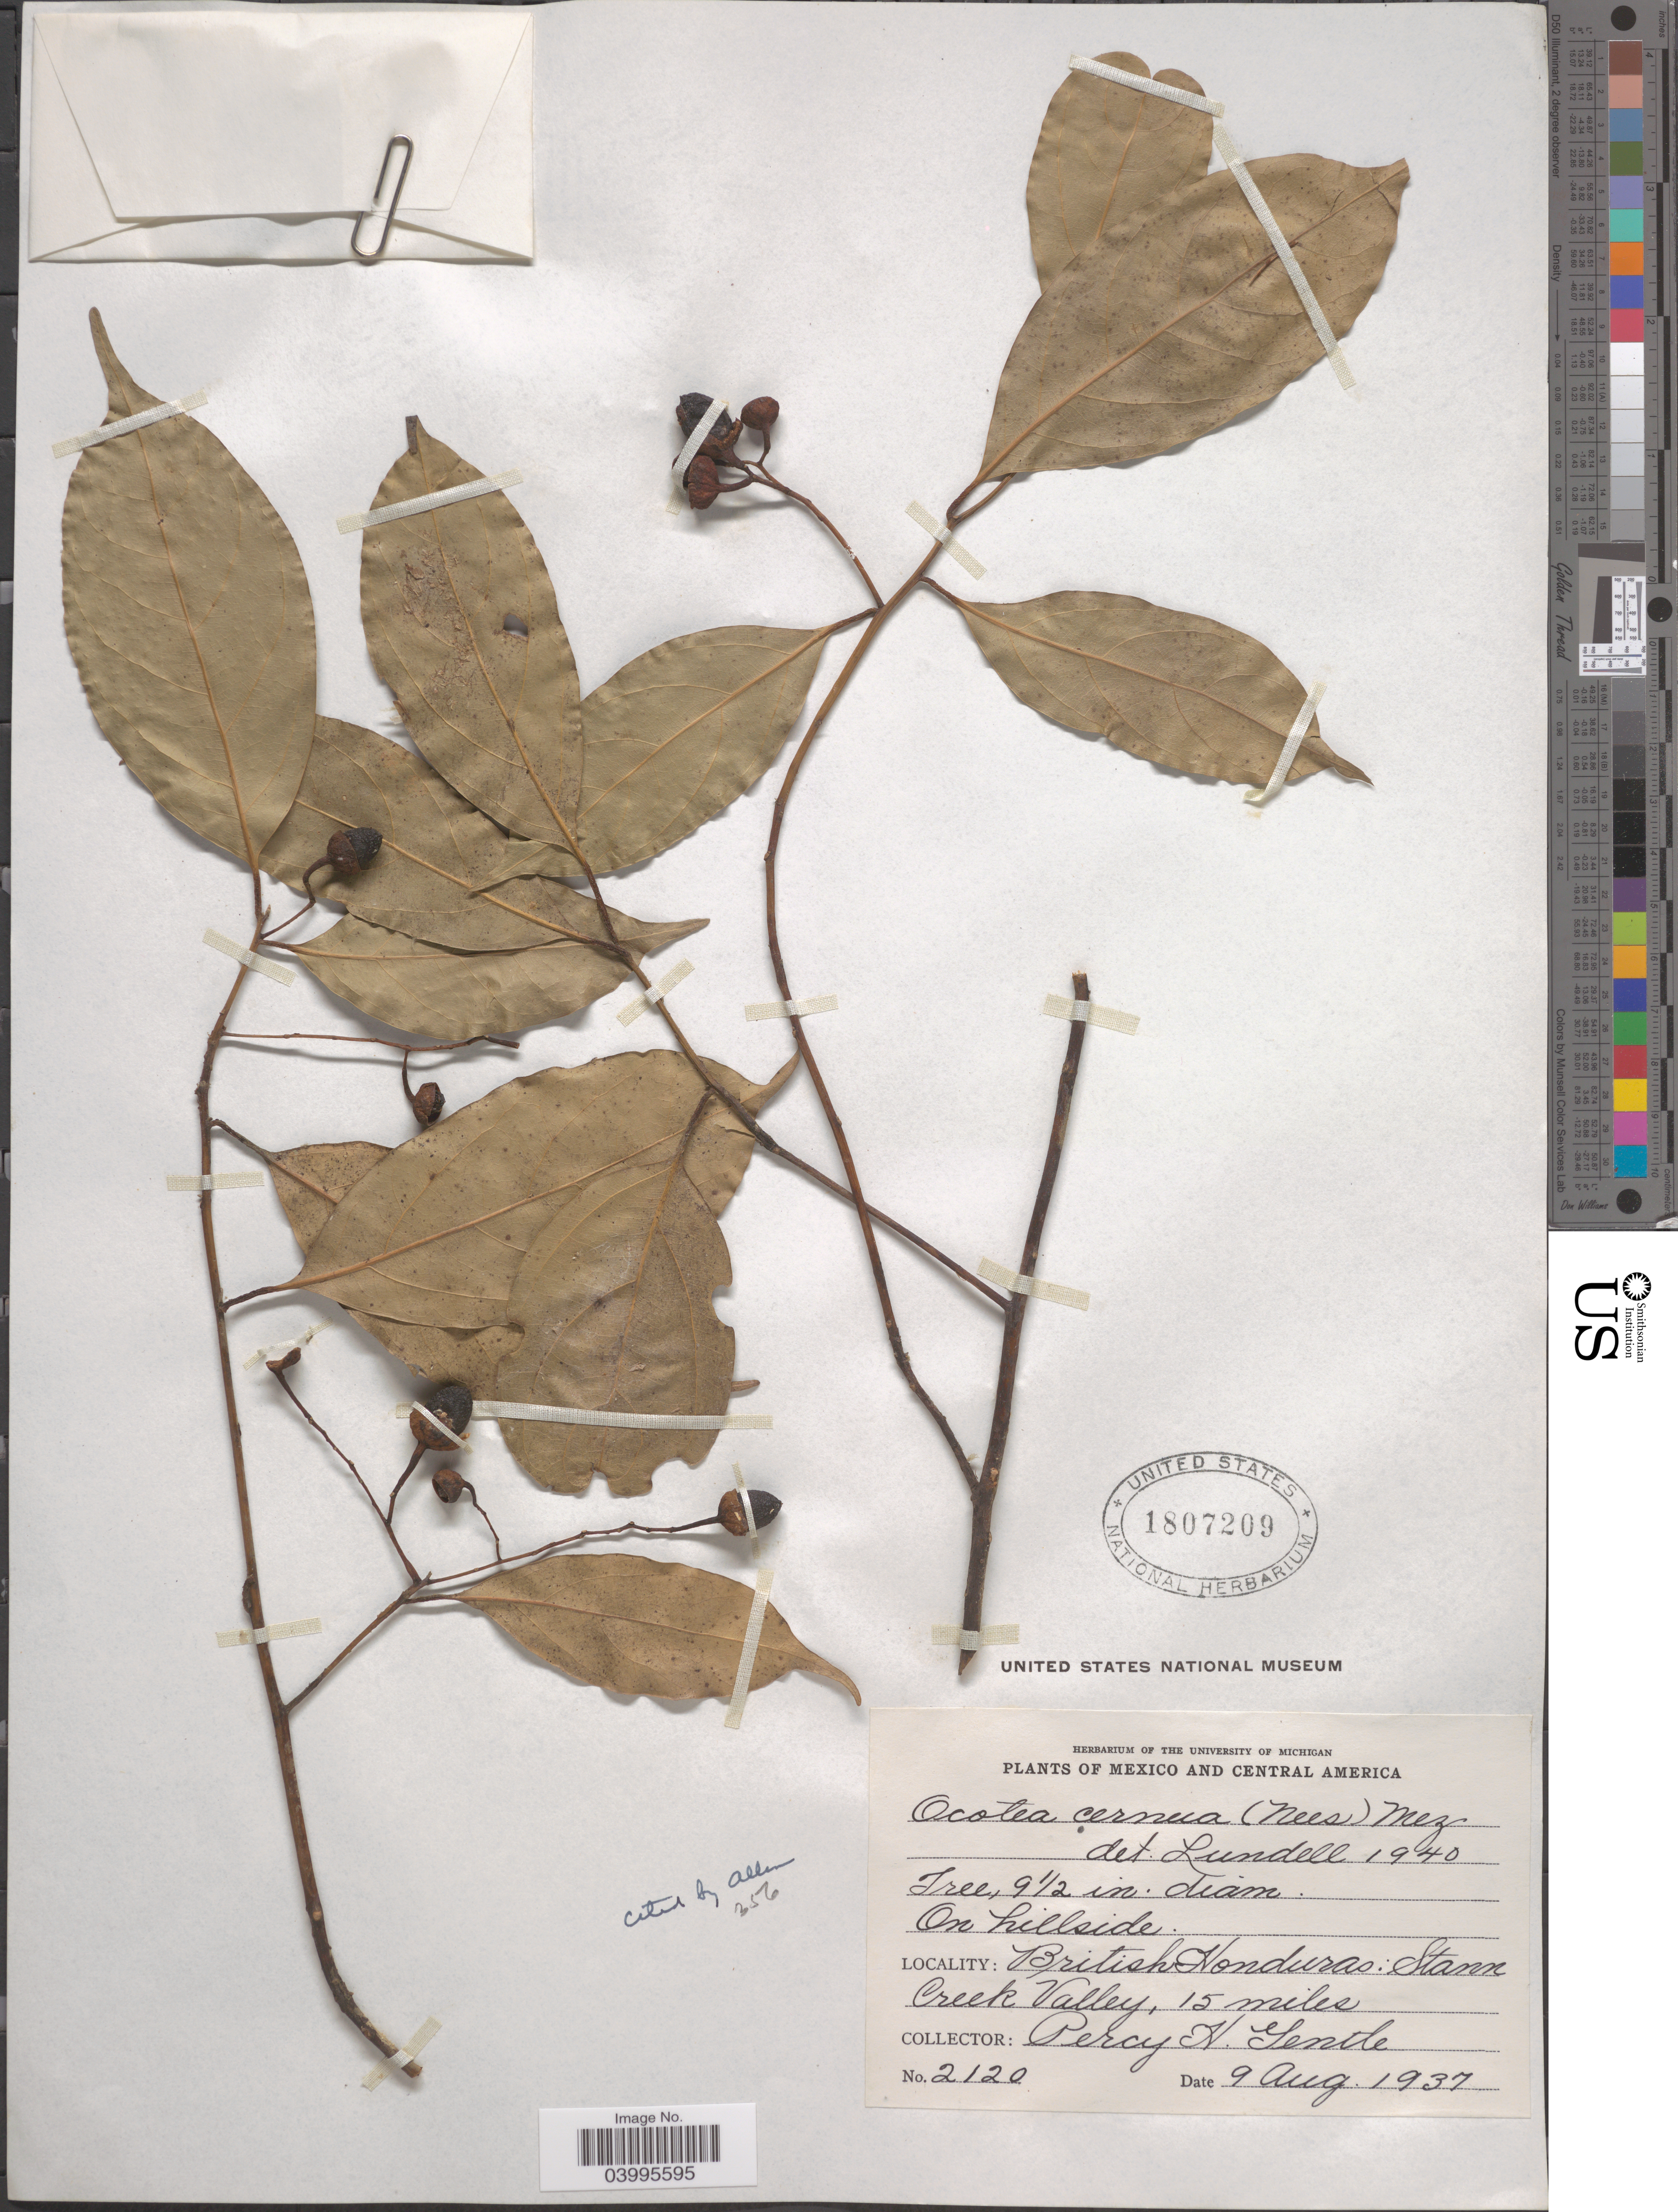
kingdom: Plantae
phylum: Tracheophyta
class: Magnoliopsida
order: Laurales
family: Lauraceae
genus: Ocotea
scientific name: Ocotea cernua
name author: (Nees) Mez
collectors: P. H. Gentle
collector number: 2120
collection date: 1937-08-09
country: Belize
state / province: Stann Creek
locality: British Honduras: Stann Creek Valley, 15 miles.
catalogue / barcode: US 1807209